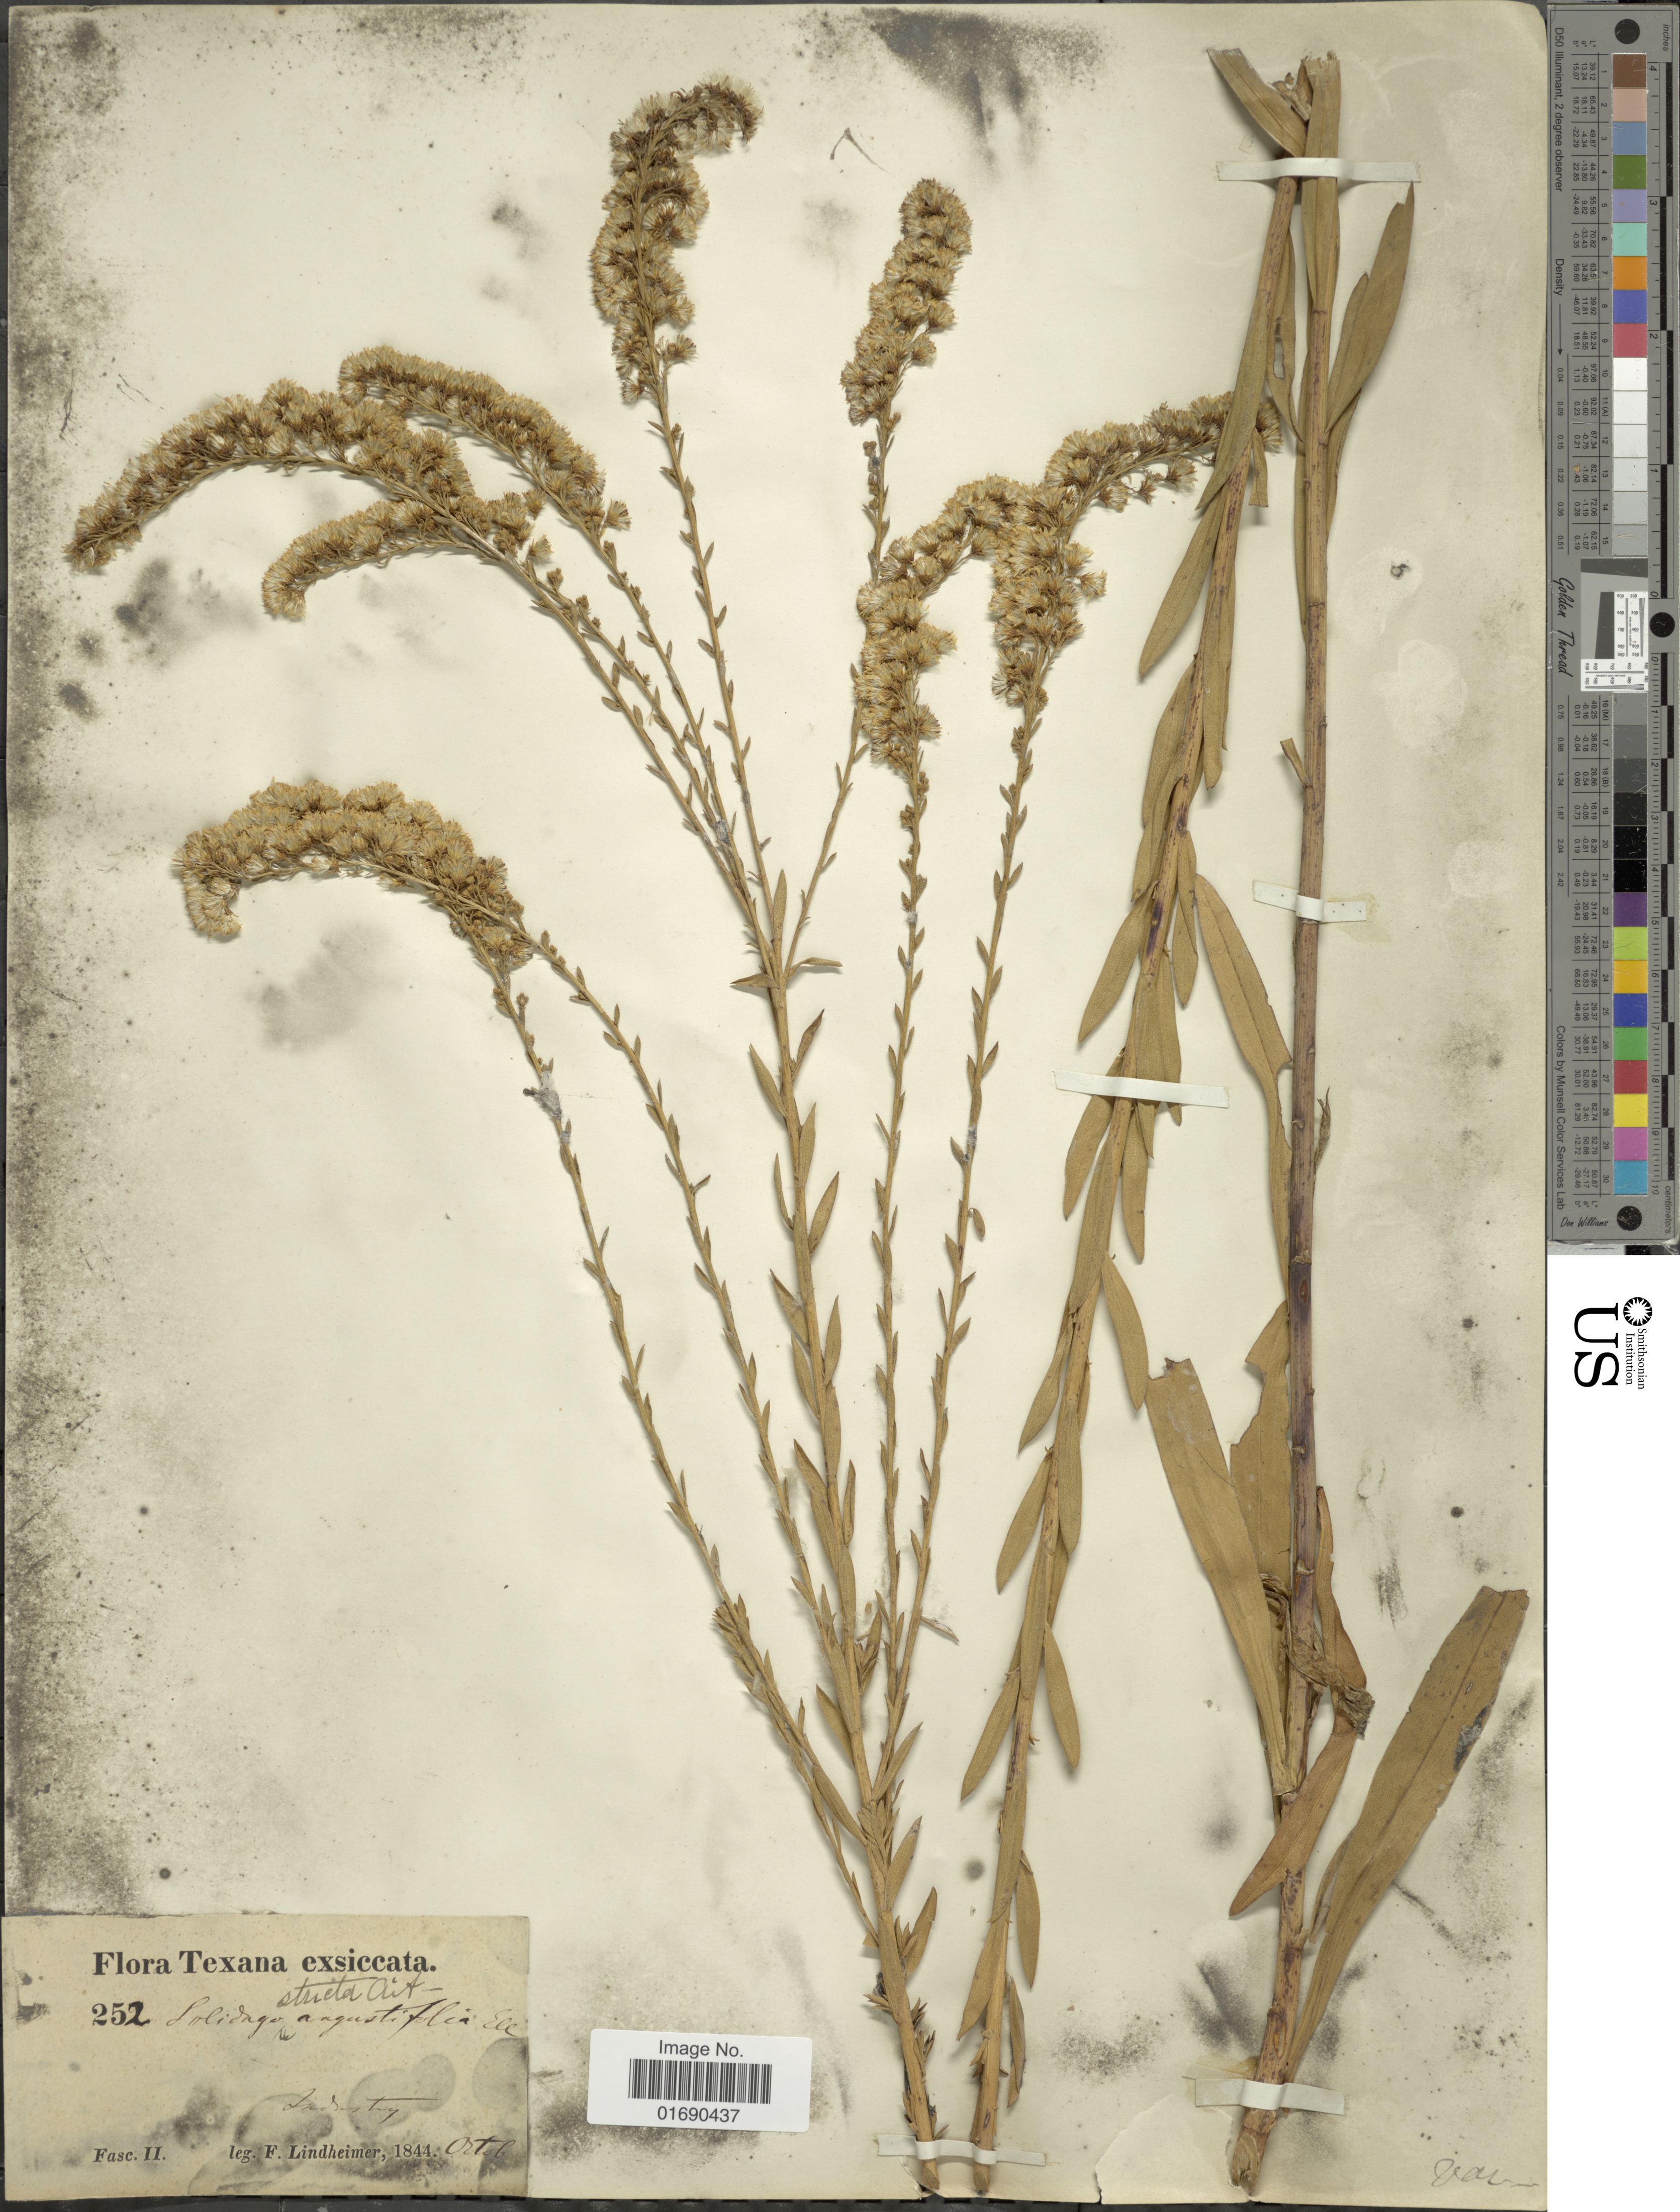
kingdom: Plantae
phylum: Tracheophyta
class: Magnoliopsida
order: Asterales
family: Asteraceae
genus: Solidago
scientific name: Solidago sempervirens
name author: L.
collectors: F. Lindheimer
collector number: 252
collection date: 1844-10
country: United States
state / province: Texas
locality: Industry